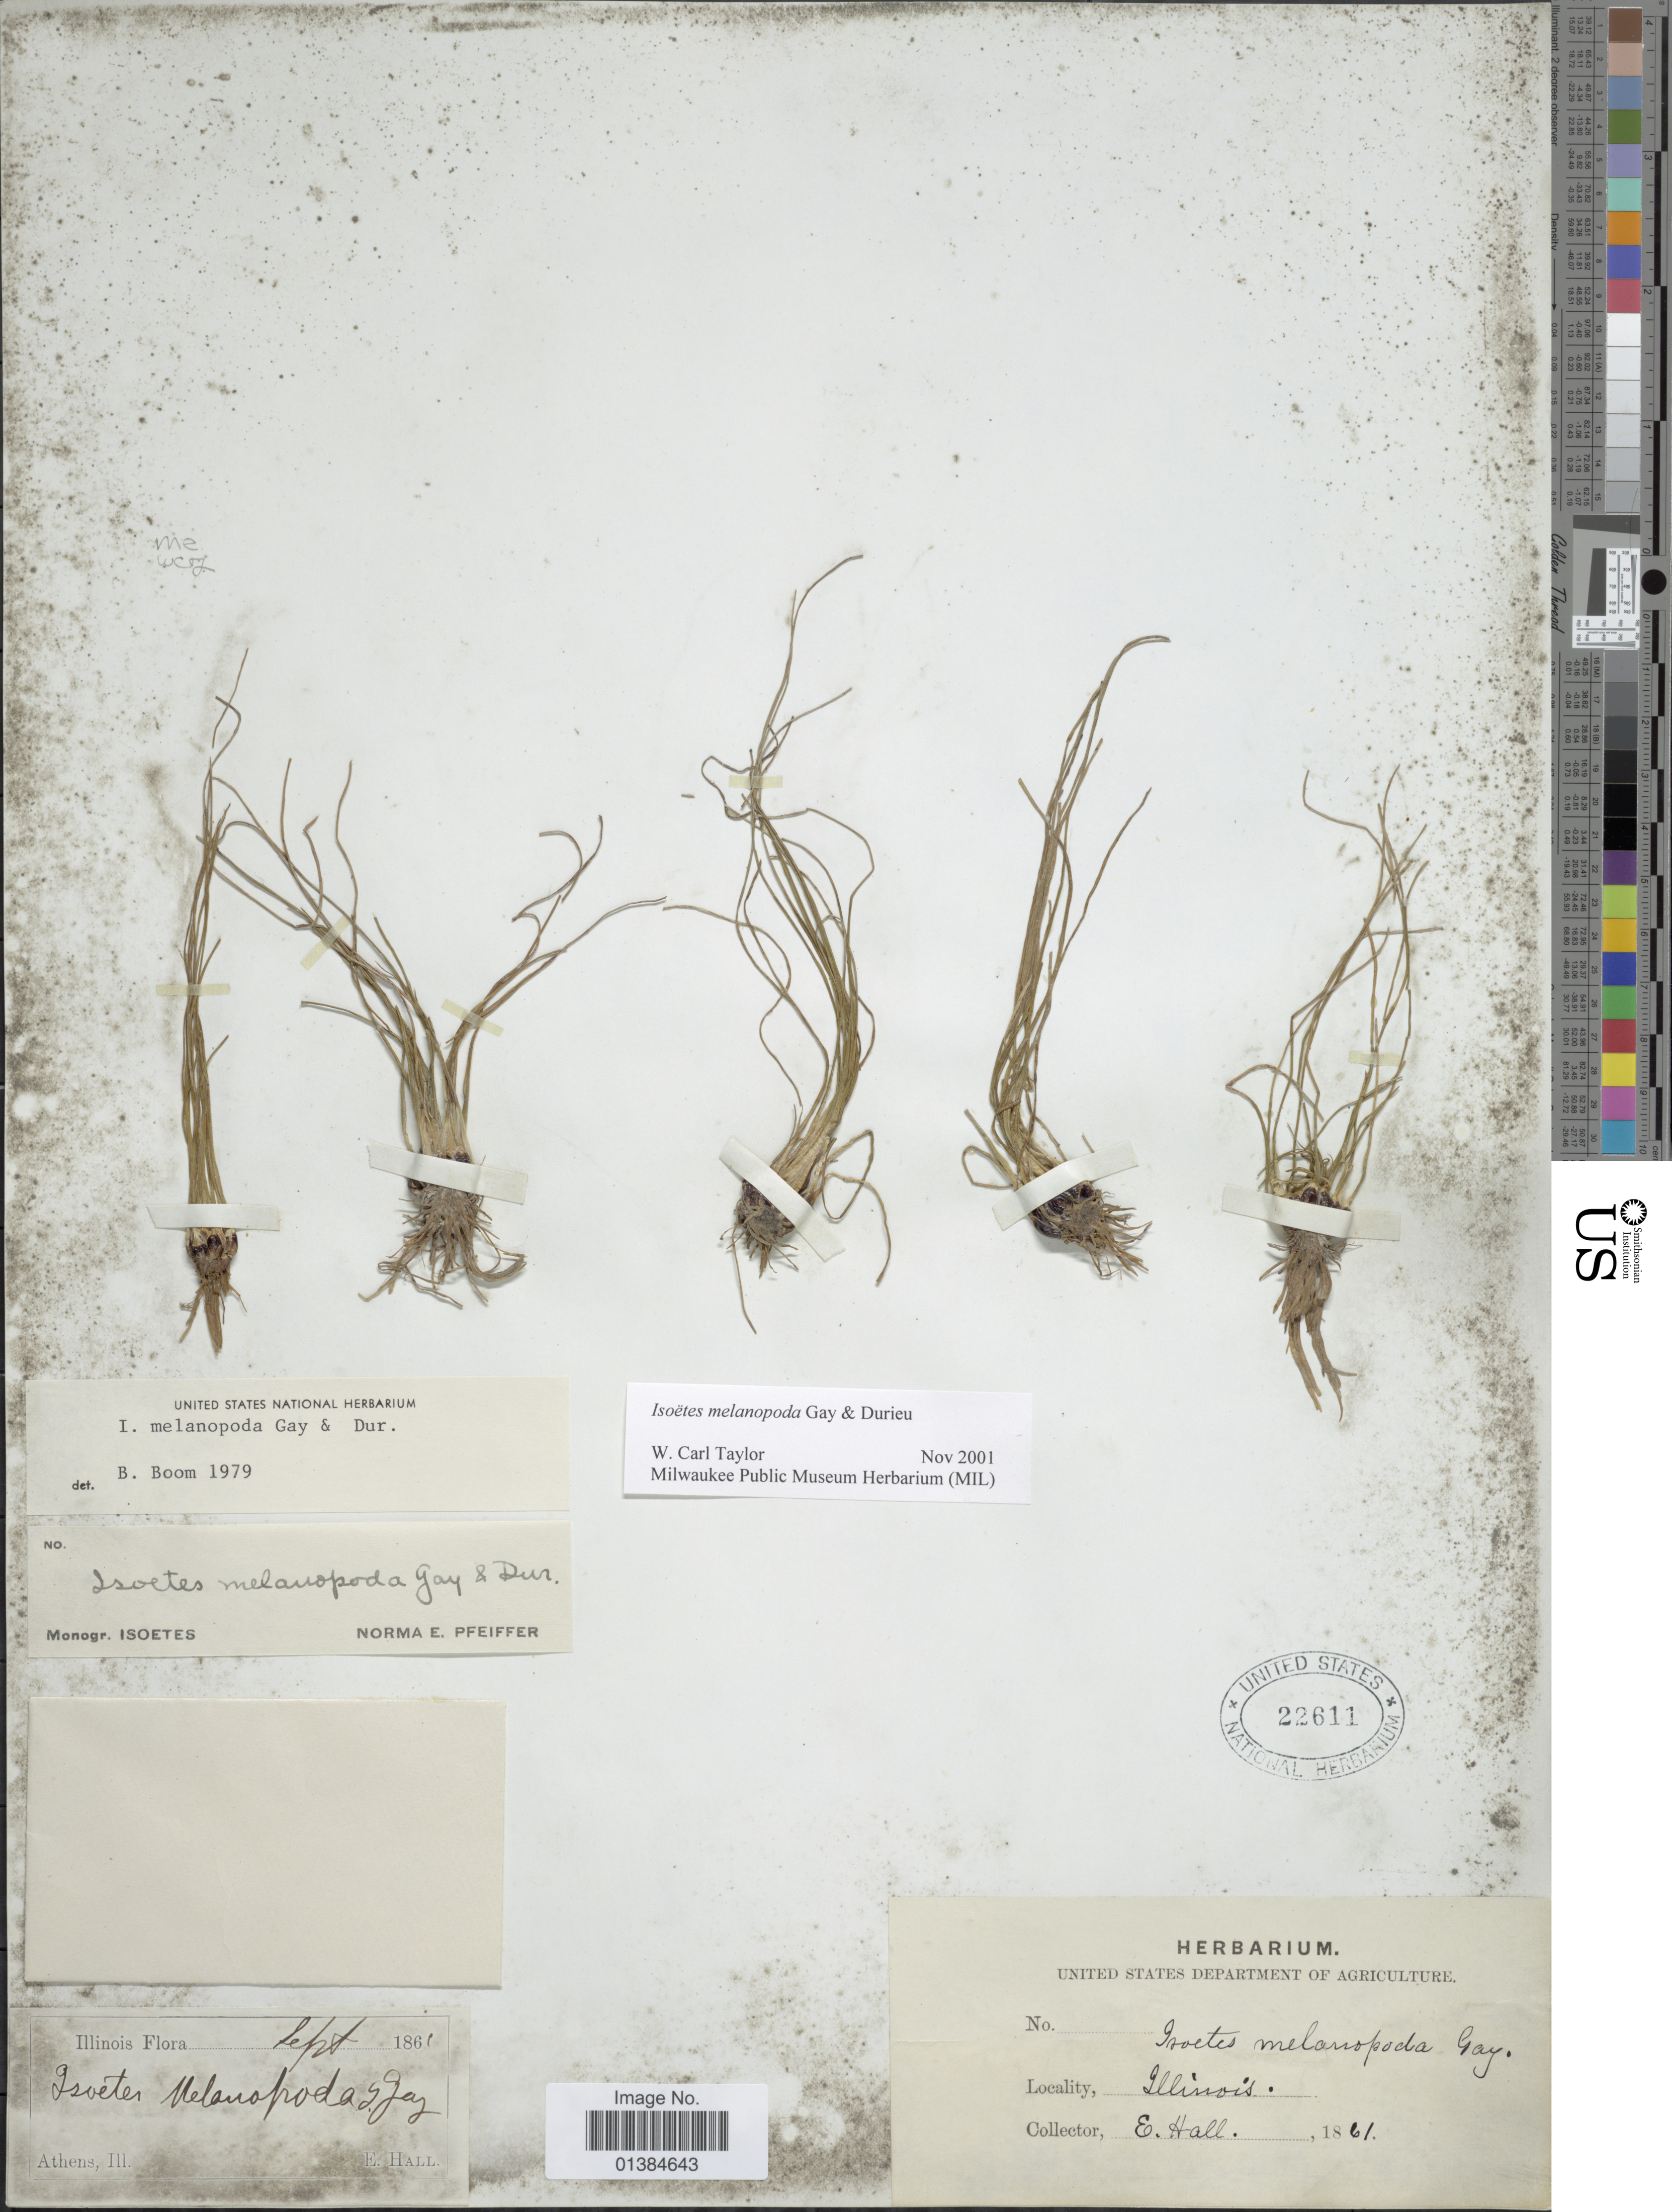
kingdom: Plantae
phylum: Tracheophyta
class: Lycopodiopsida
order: Isoetales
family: Isoetaceae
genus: Isoetes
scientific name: Isoetes melanopoda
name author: J. Gay & Durieu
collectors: E. Hall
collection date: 1861-09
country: United States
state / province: Illinois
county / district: Menard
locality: Athens.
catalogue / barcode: US 22611